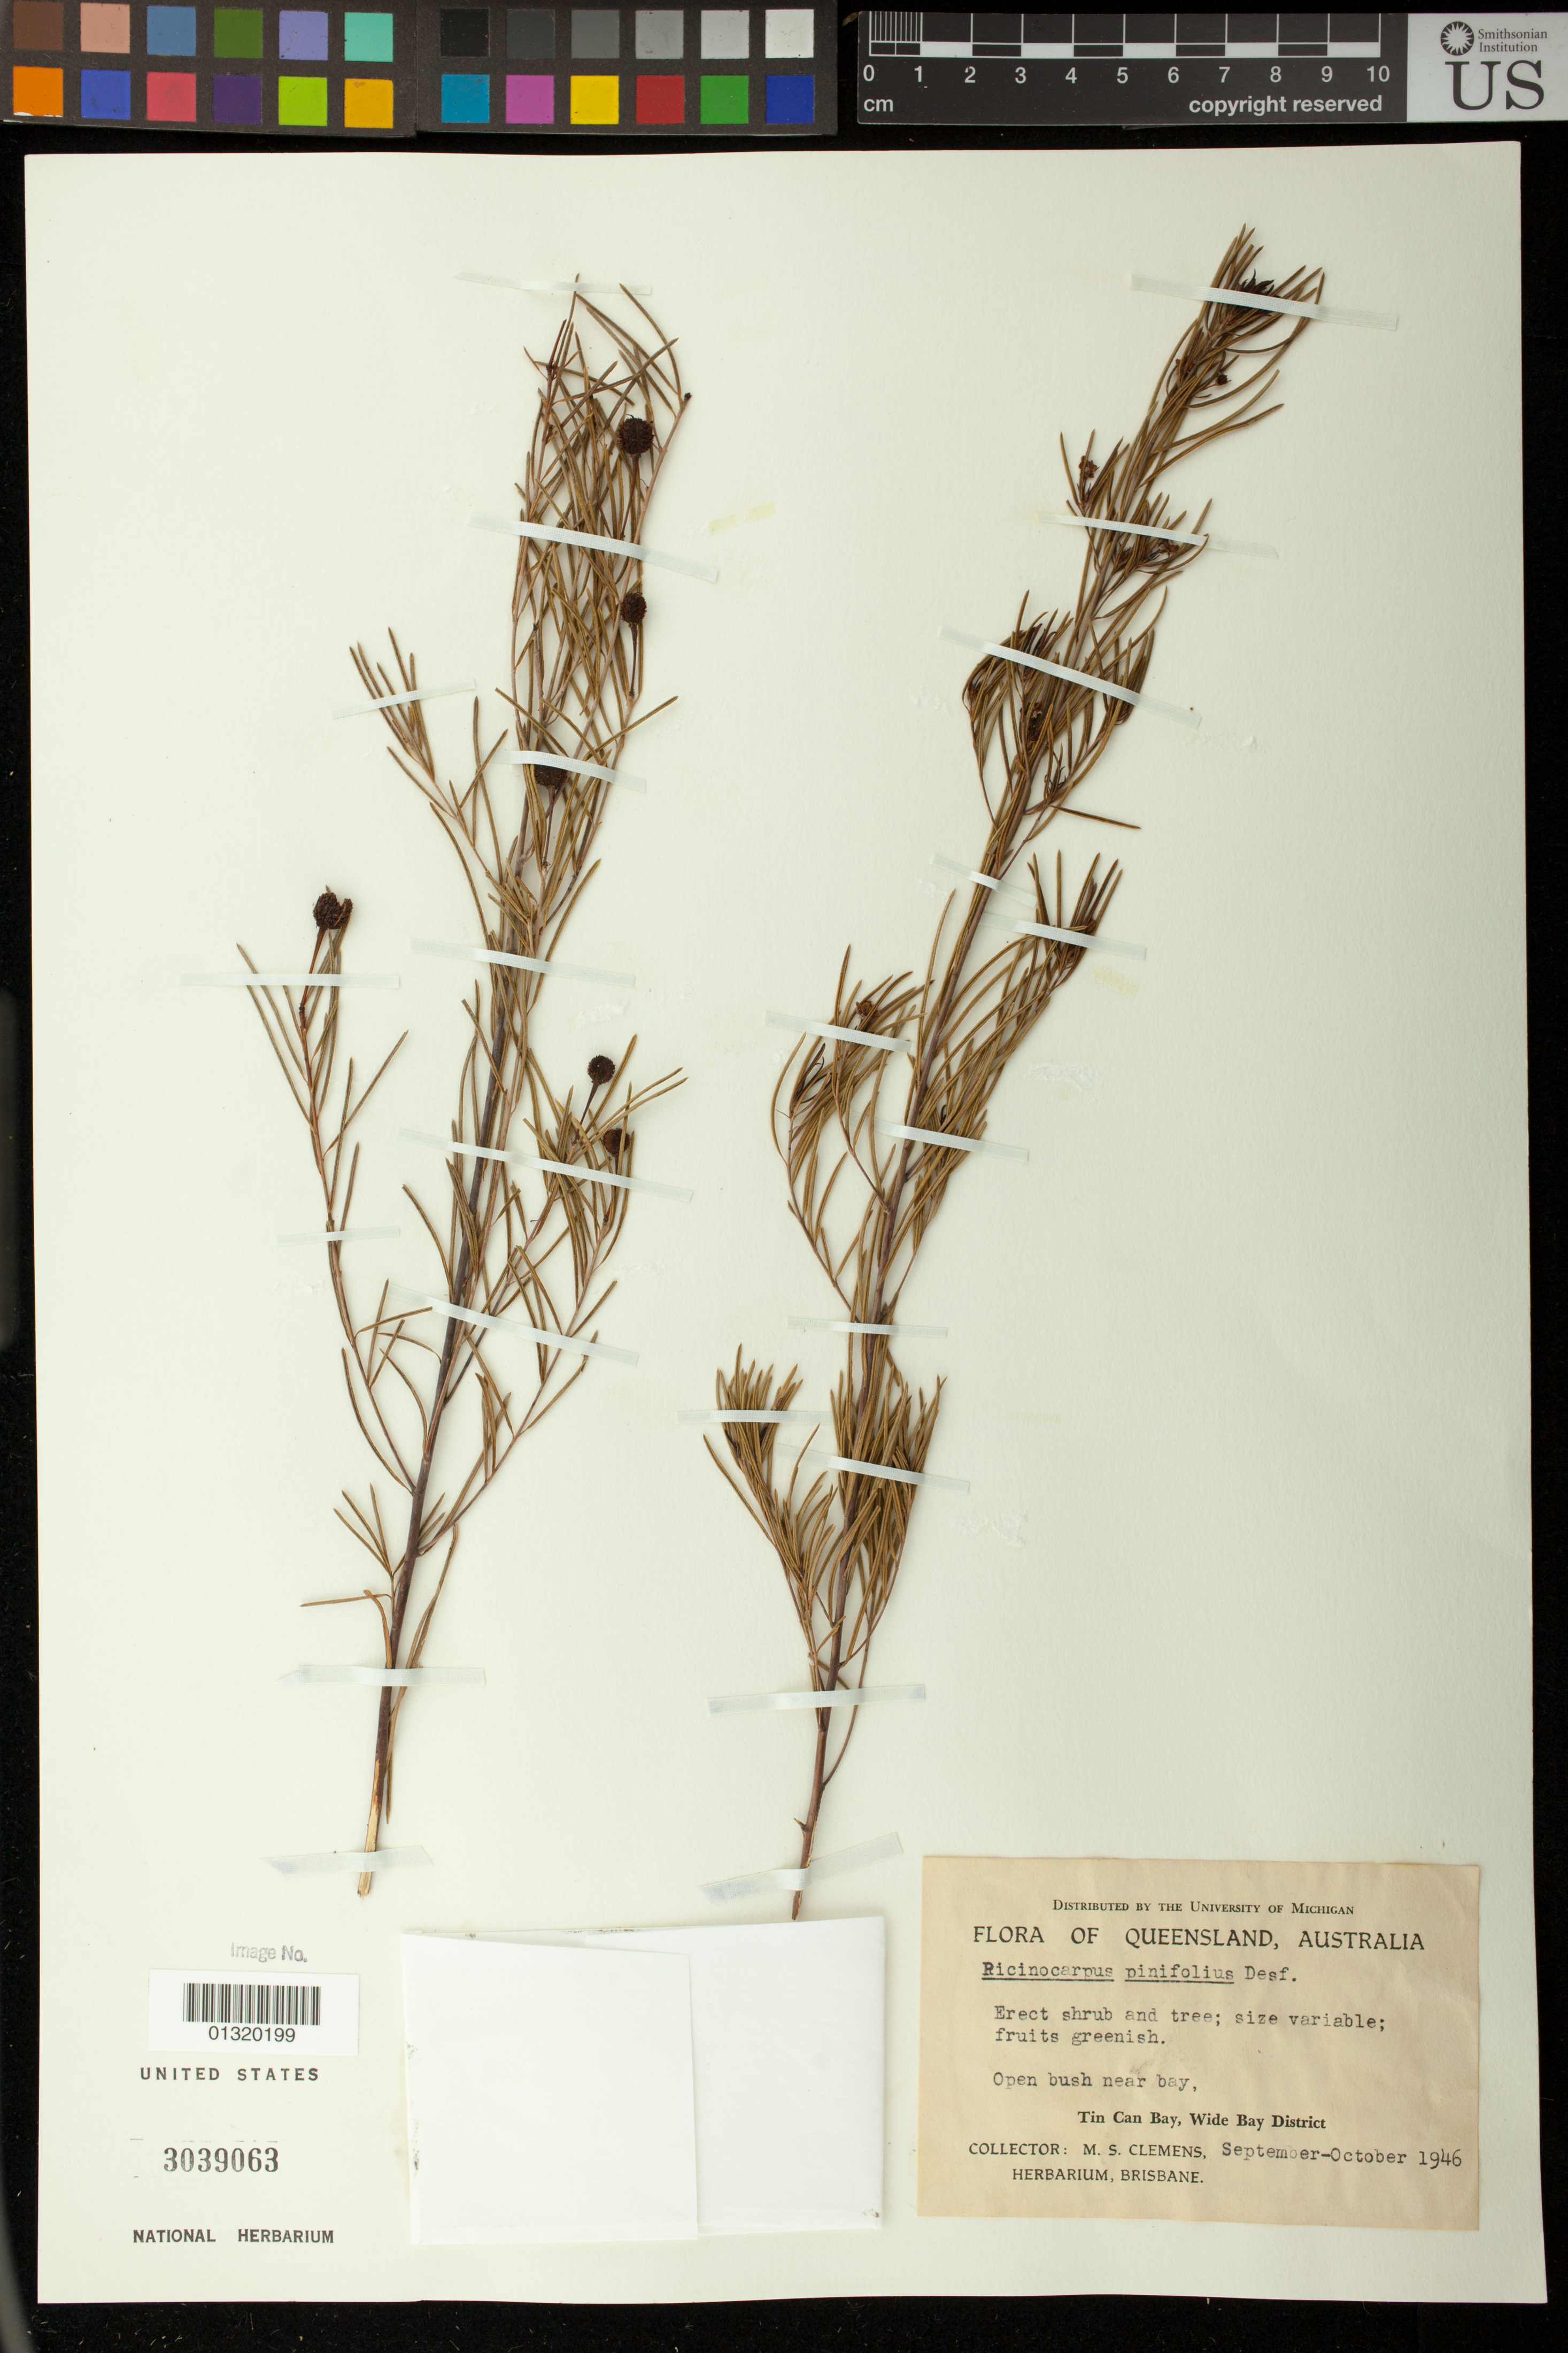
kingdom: Plantae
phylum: Tracheophyta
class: Magnoliopsida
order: Malpighiales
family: Euphorbiaceae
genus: Ricinocarpos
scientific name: Ricinocarpos pinifolius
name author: Desf.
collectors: M. S. Clemens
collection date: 1946-09/1946-10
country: Australia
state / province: Queensland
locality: Open bush near bay, Tin Can Bay, Wide Bay District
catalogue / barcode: US 3039063